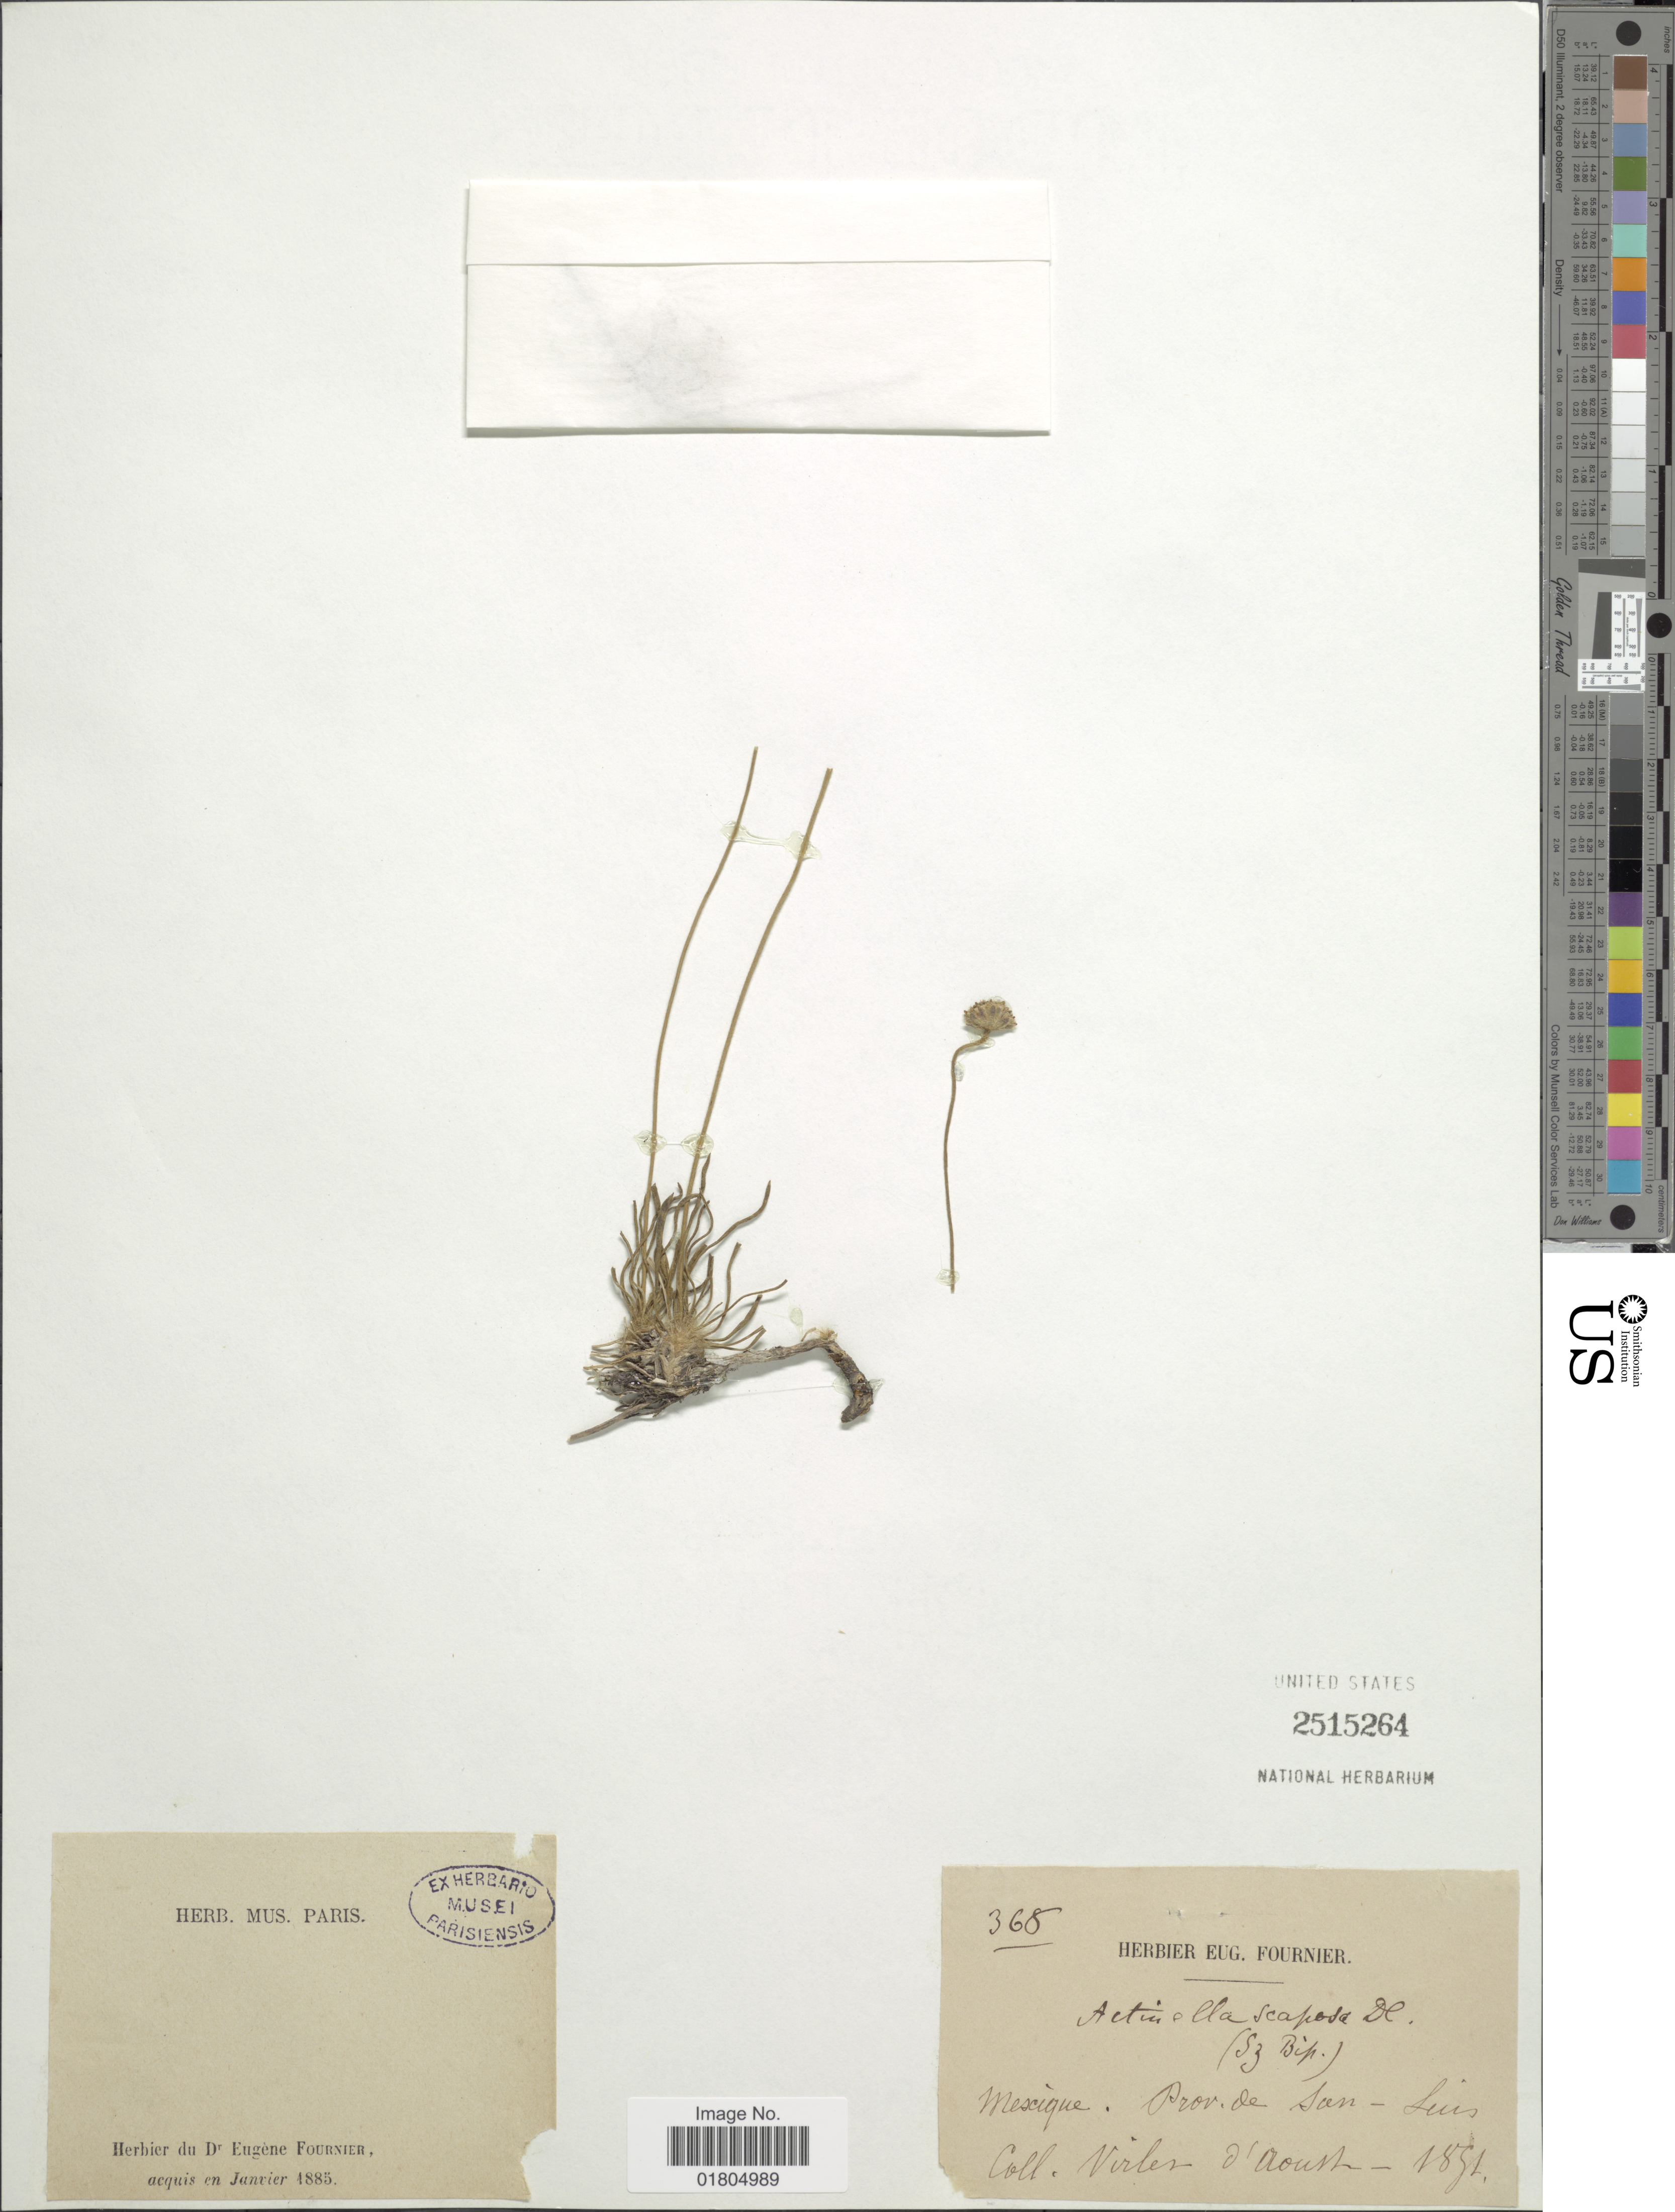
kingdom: Plantae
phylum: Tracheophyta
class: Magnoliopsida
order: Asterales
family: Asteraceae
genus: Hymenoxys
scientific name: Hymenoxys scaposa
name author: (DC.) K.F. Parker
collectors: Virles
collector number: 368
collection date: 1891-08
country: Mexico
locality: Mexique, Prov. de San Luis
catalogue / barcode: US 2515264